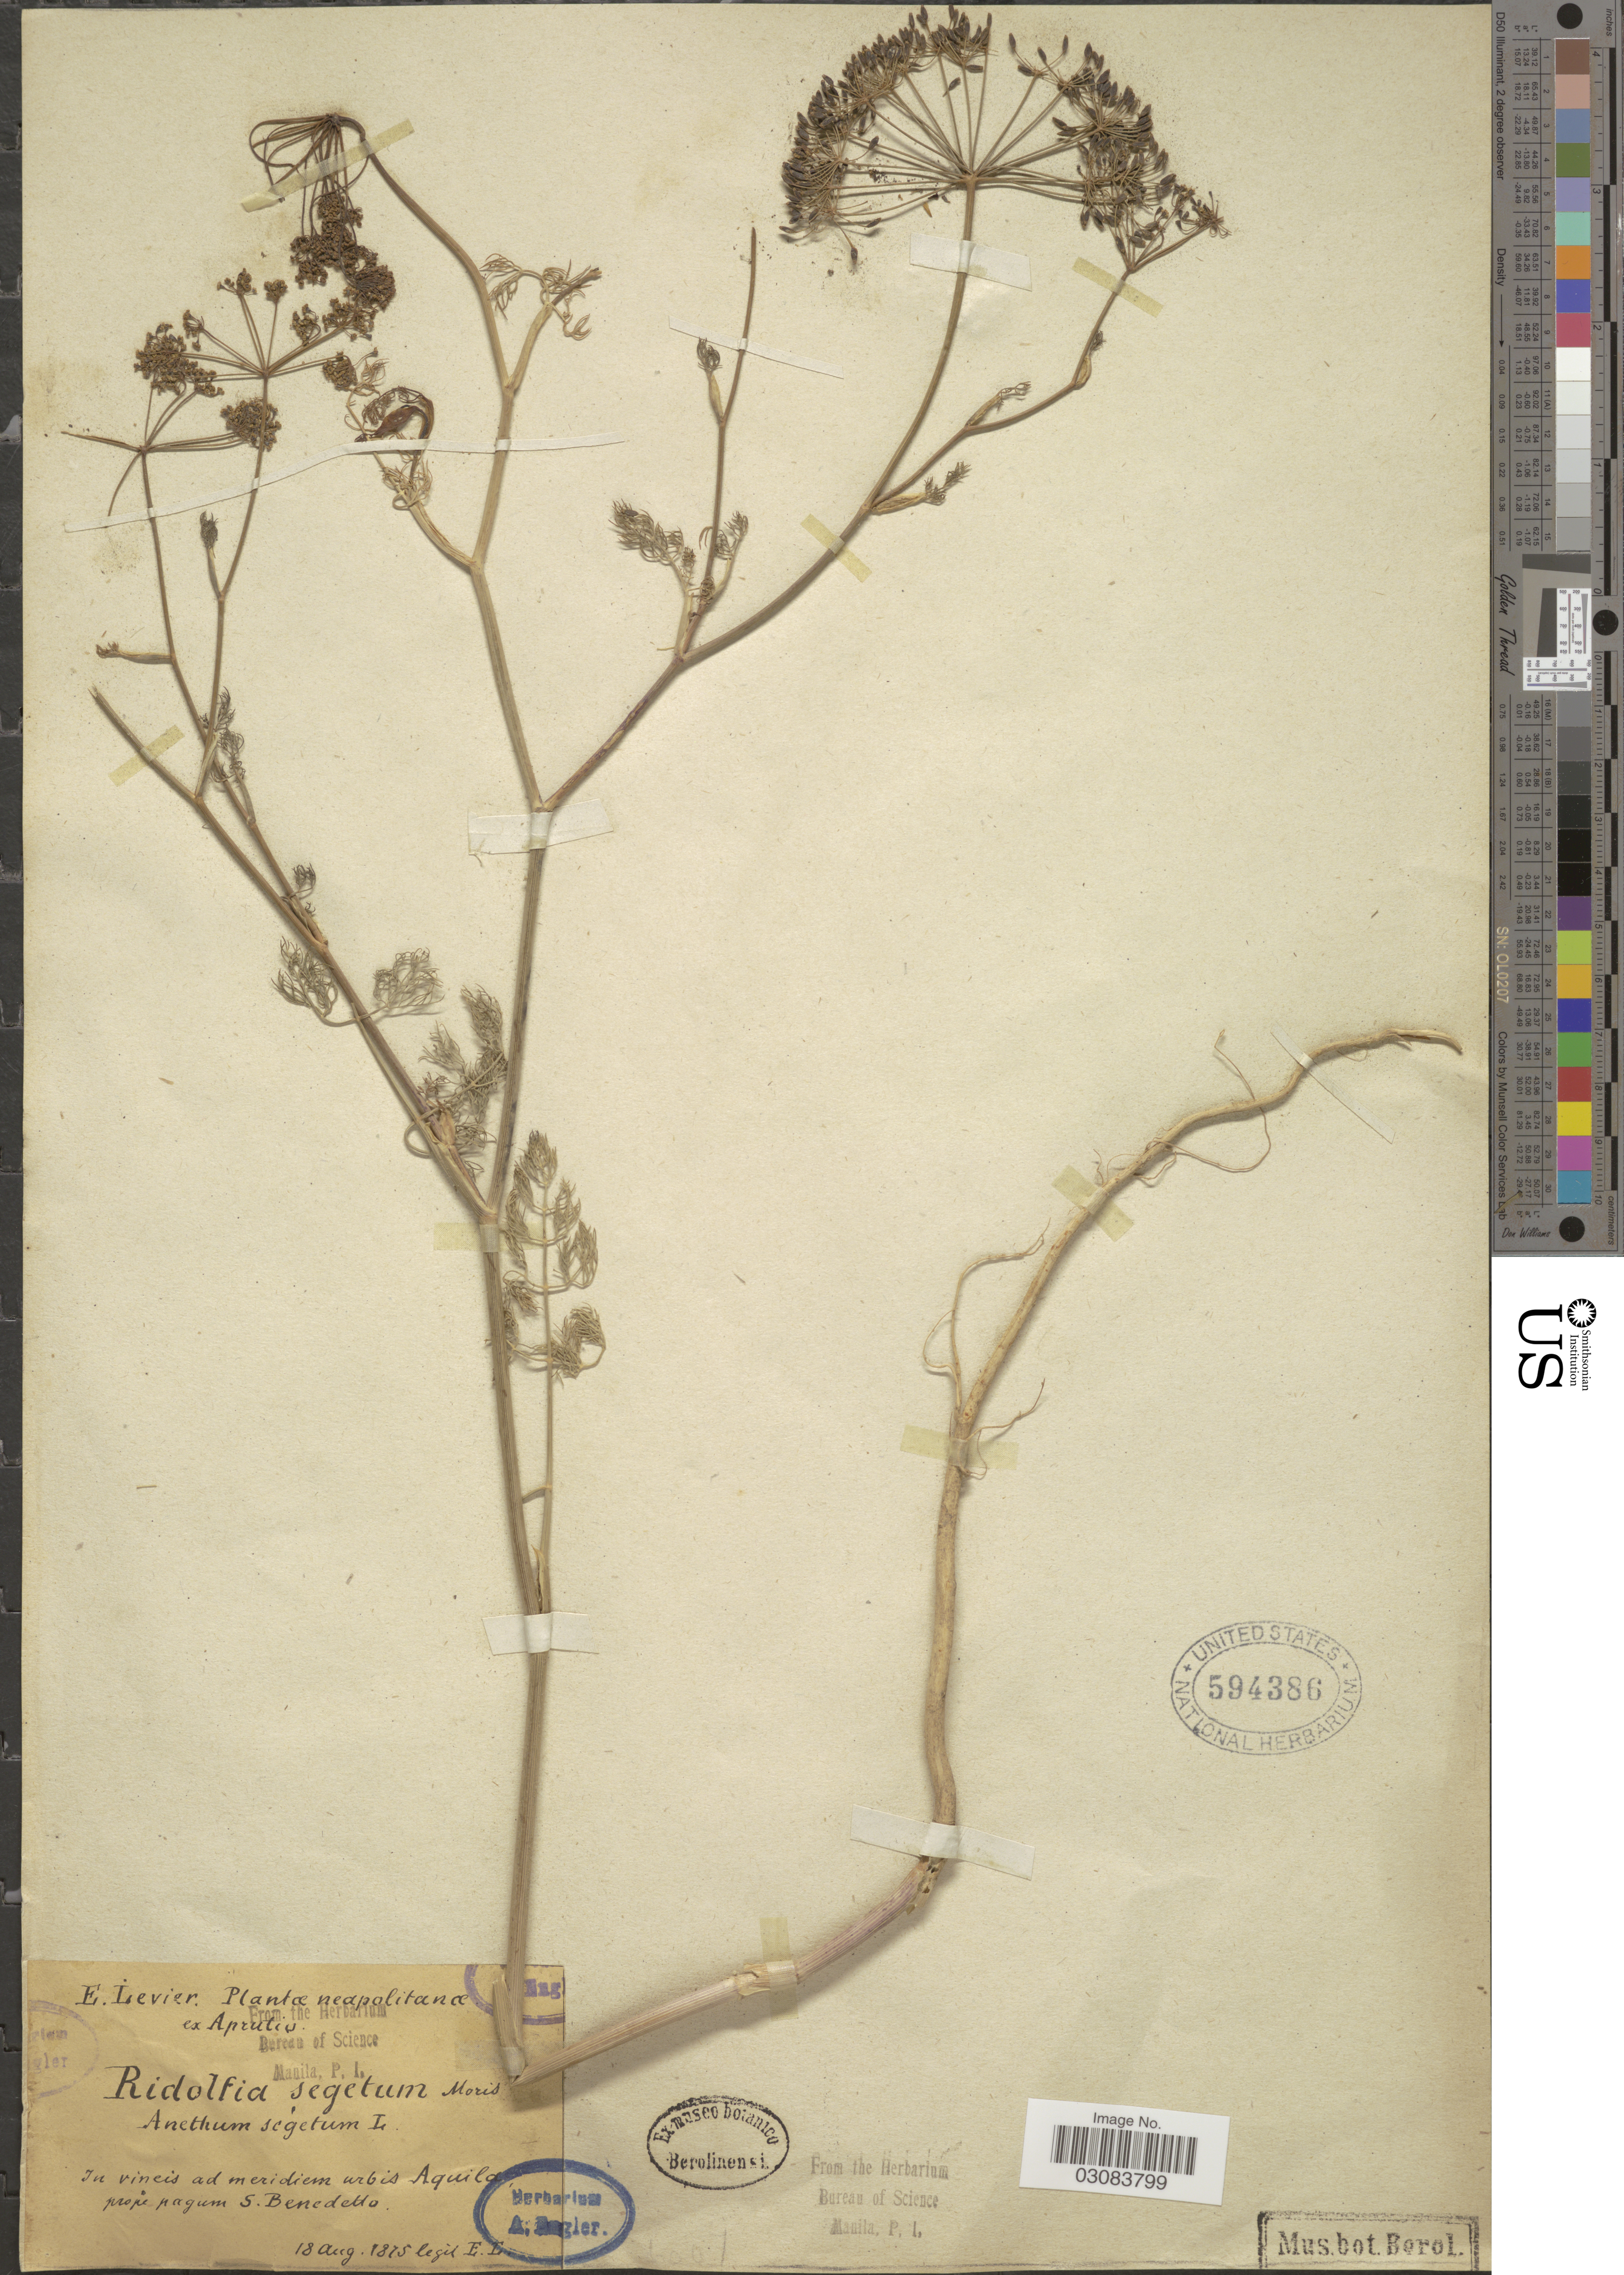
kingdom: Plantae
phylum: Tracheophyta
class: Magnoliopsida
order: Apiales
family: Apiaceae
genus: Ridolfia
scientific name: Ridolfia segetum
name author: (L.) Moris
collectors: É. Levier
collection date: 1875-08-18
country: Italy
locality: Neapolitana. In vincis ad meridiem urbis Aquila prope pagum S. Benedetto.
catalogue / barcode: US 594386